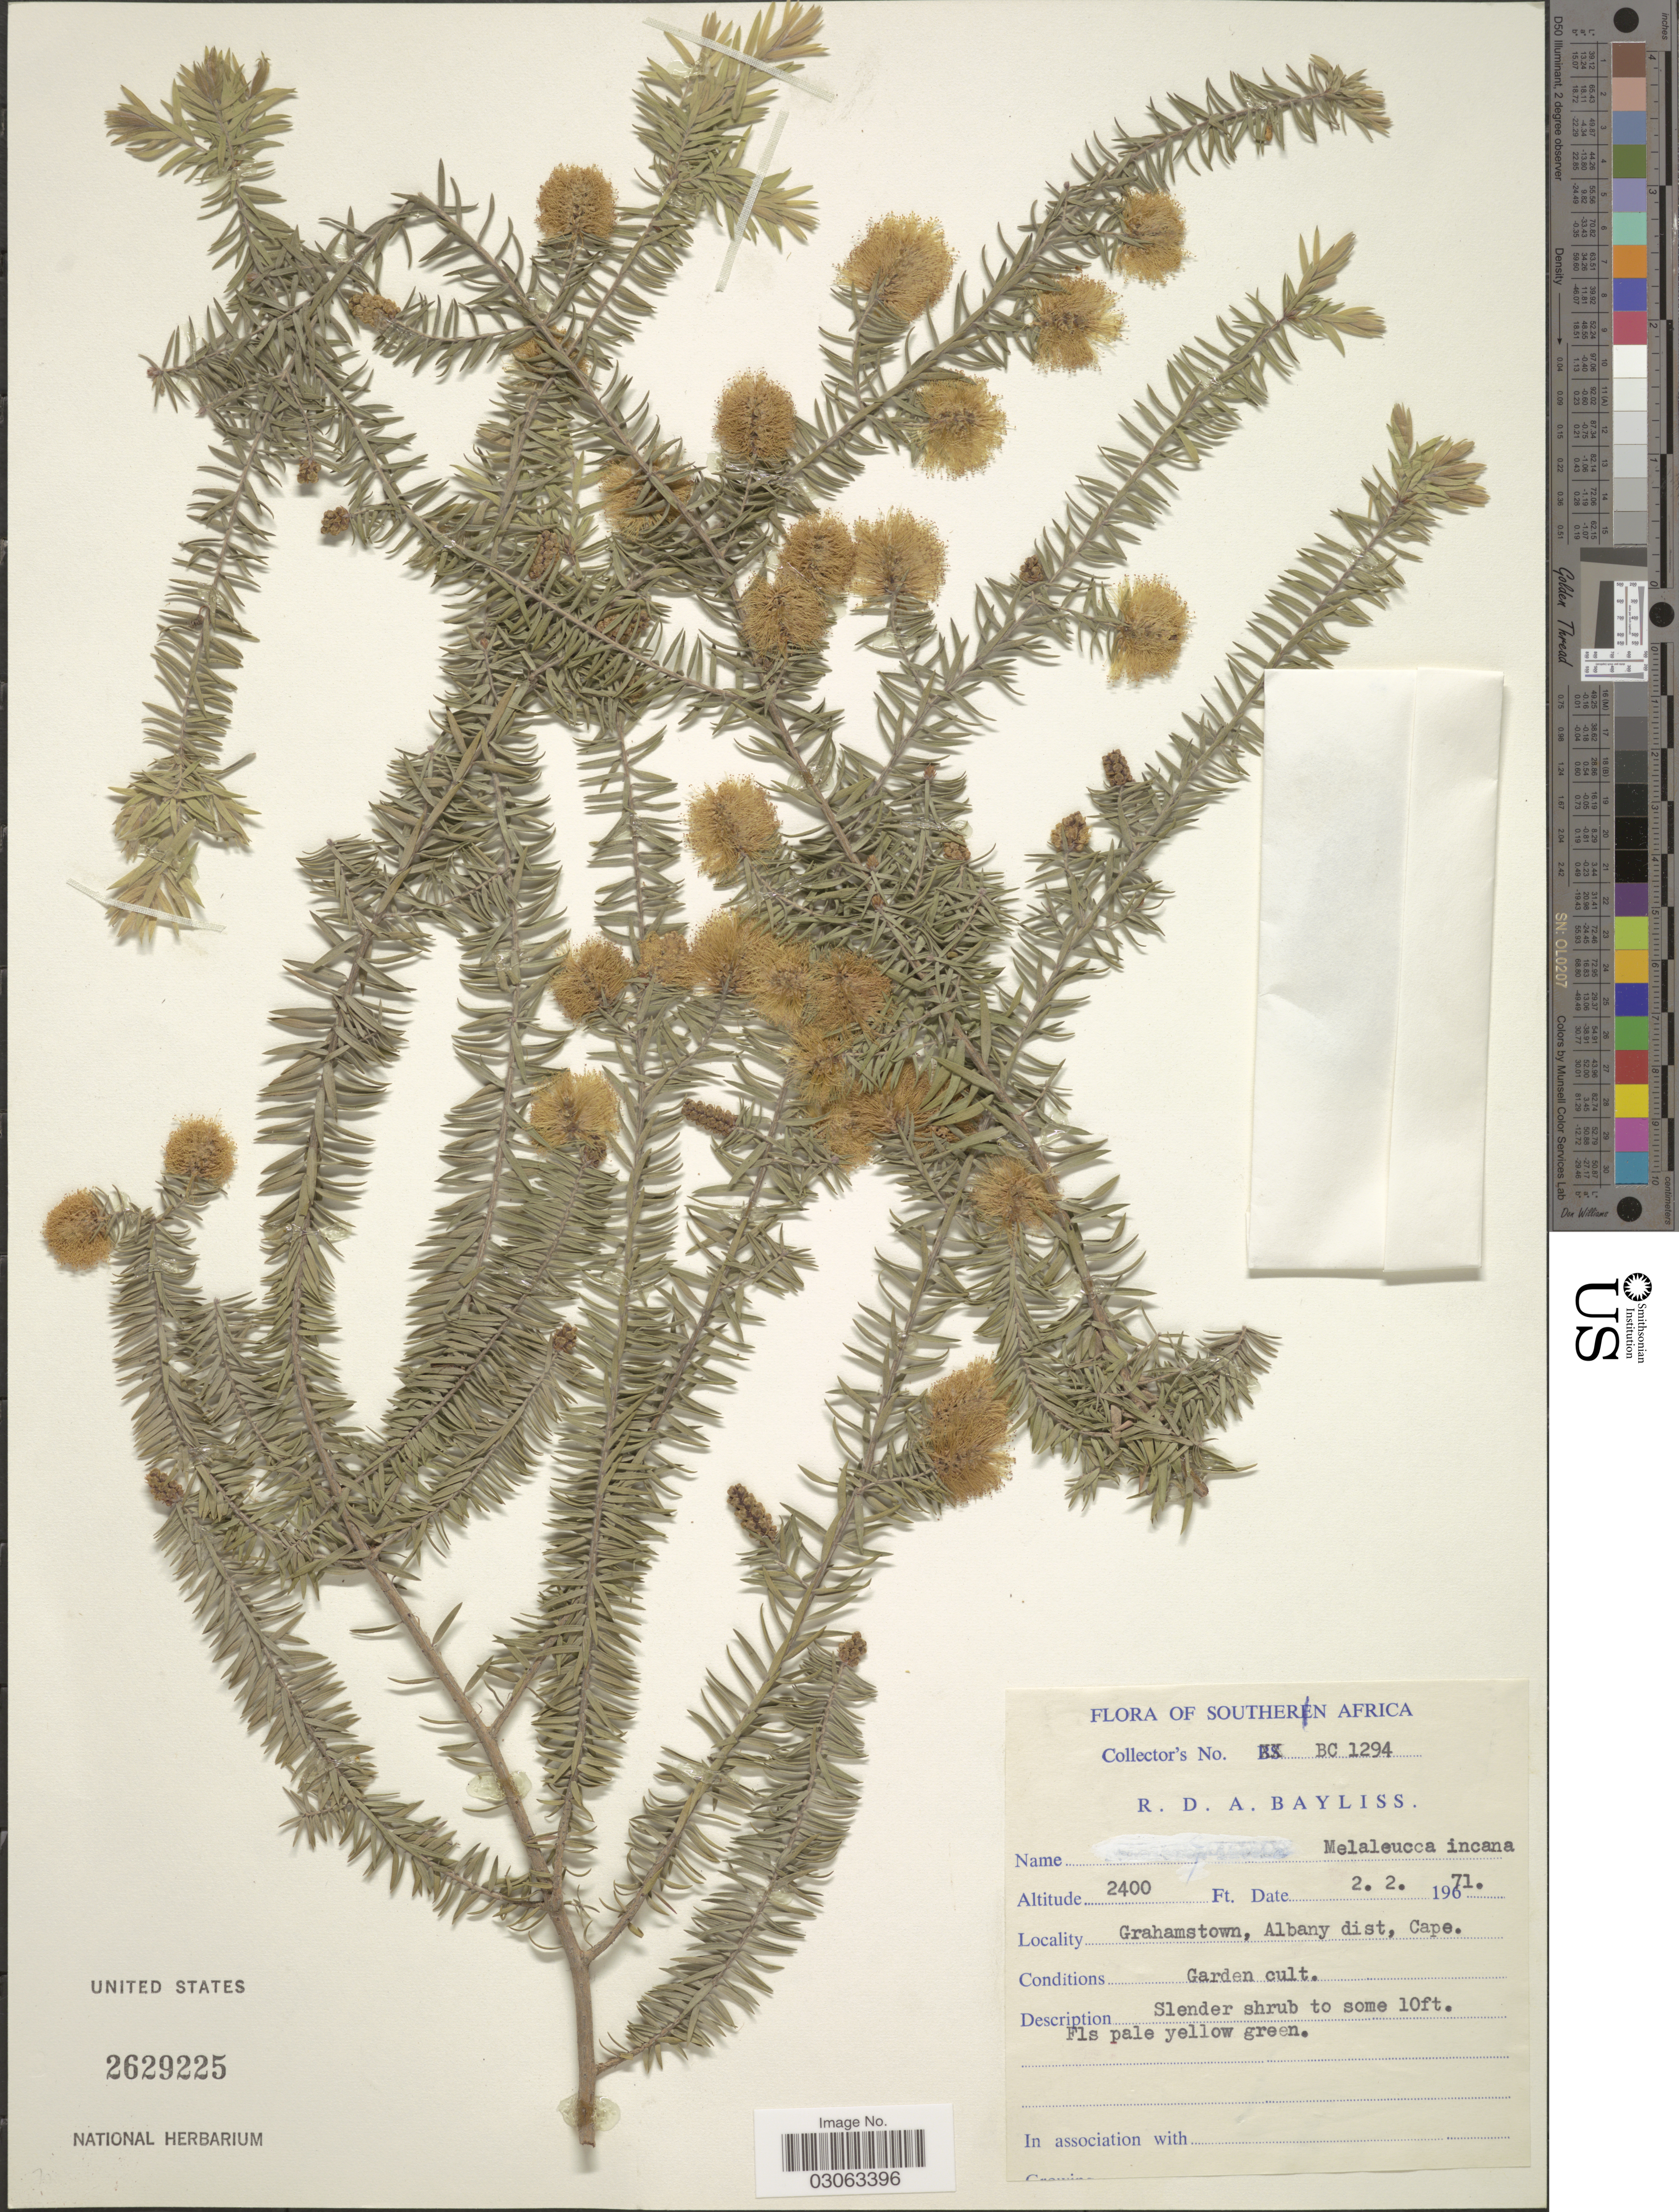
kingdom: Plantae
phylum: Tracheophyta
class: Magnoliopsida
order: Myrtales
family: Myrtaceae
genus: Melaleuca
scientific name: Melaleuca incana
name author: R. Br.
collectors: R. Bayliss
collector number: BC 1294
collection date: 1971-02-02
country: South Africa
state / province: Eastern Cape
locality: Southern Africa. Grahamstown, Albany dist, Cape. Garden cult.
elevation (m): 732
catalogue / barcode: US 2629225